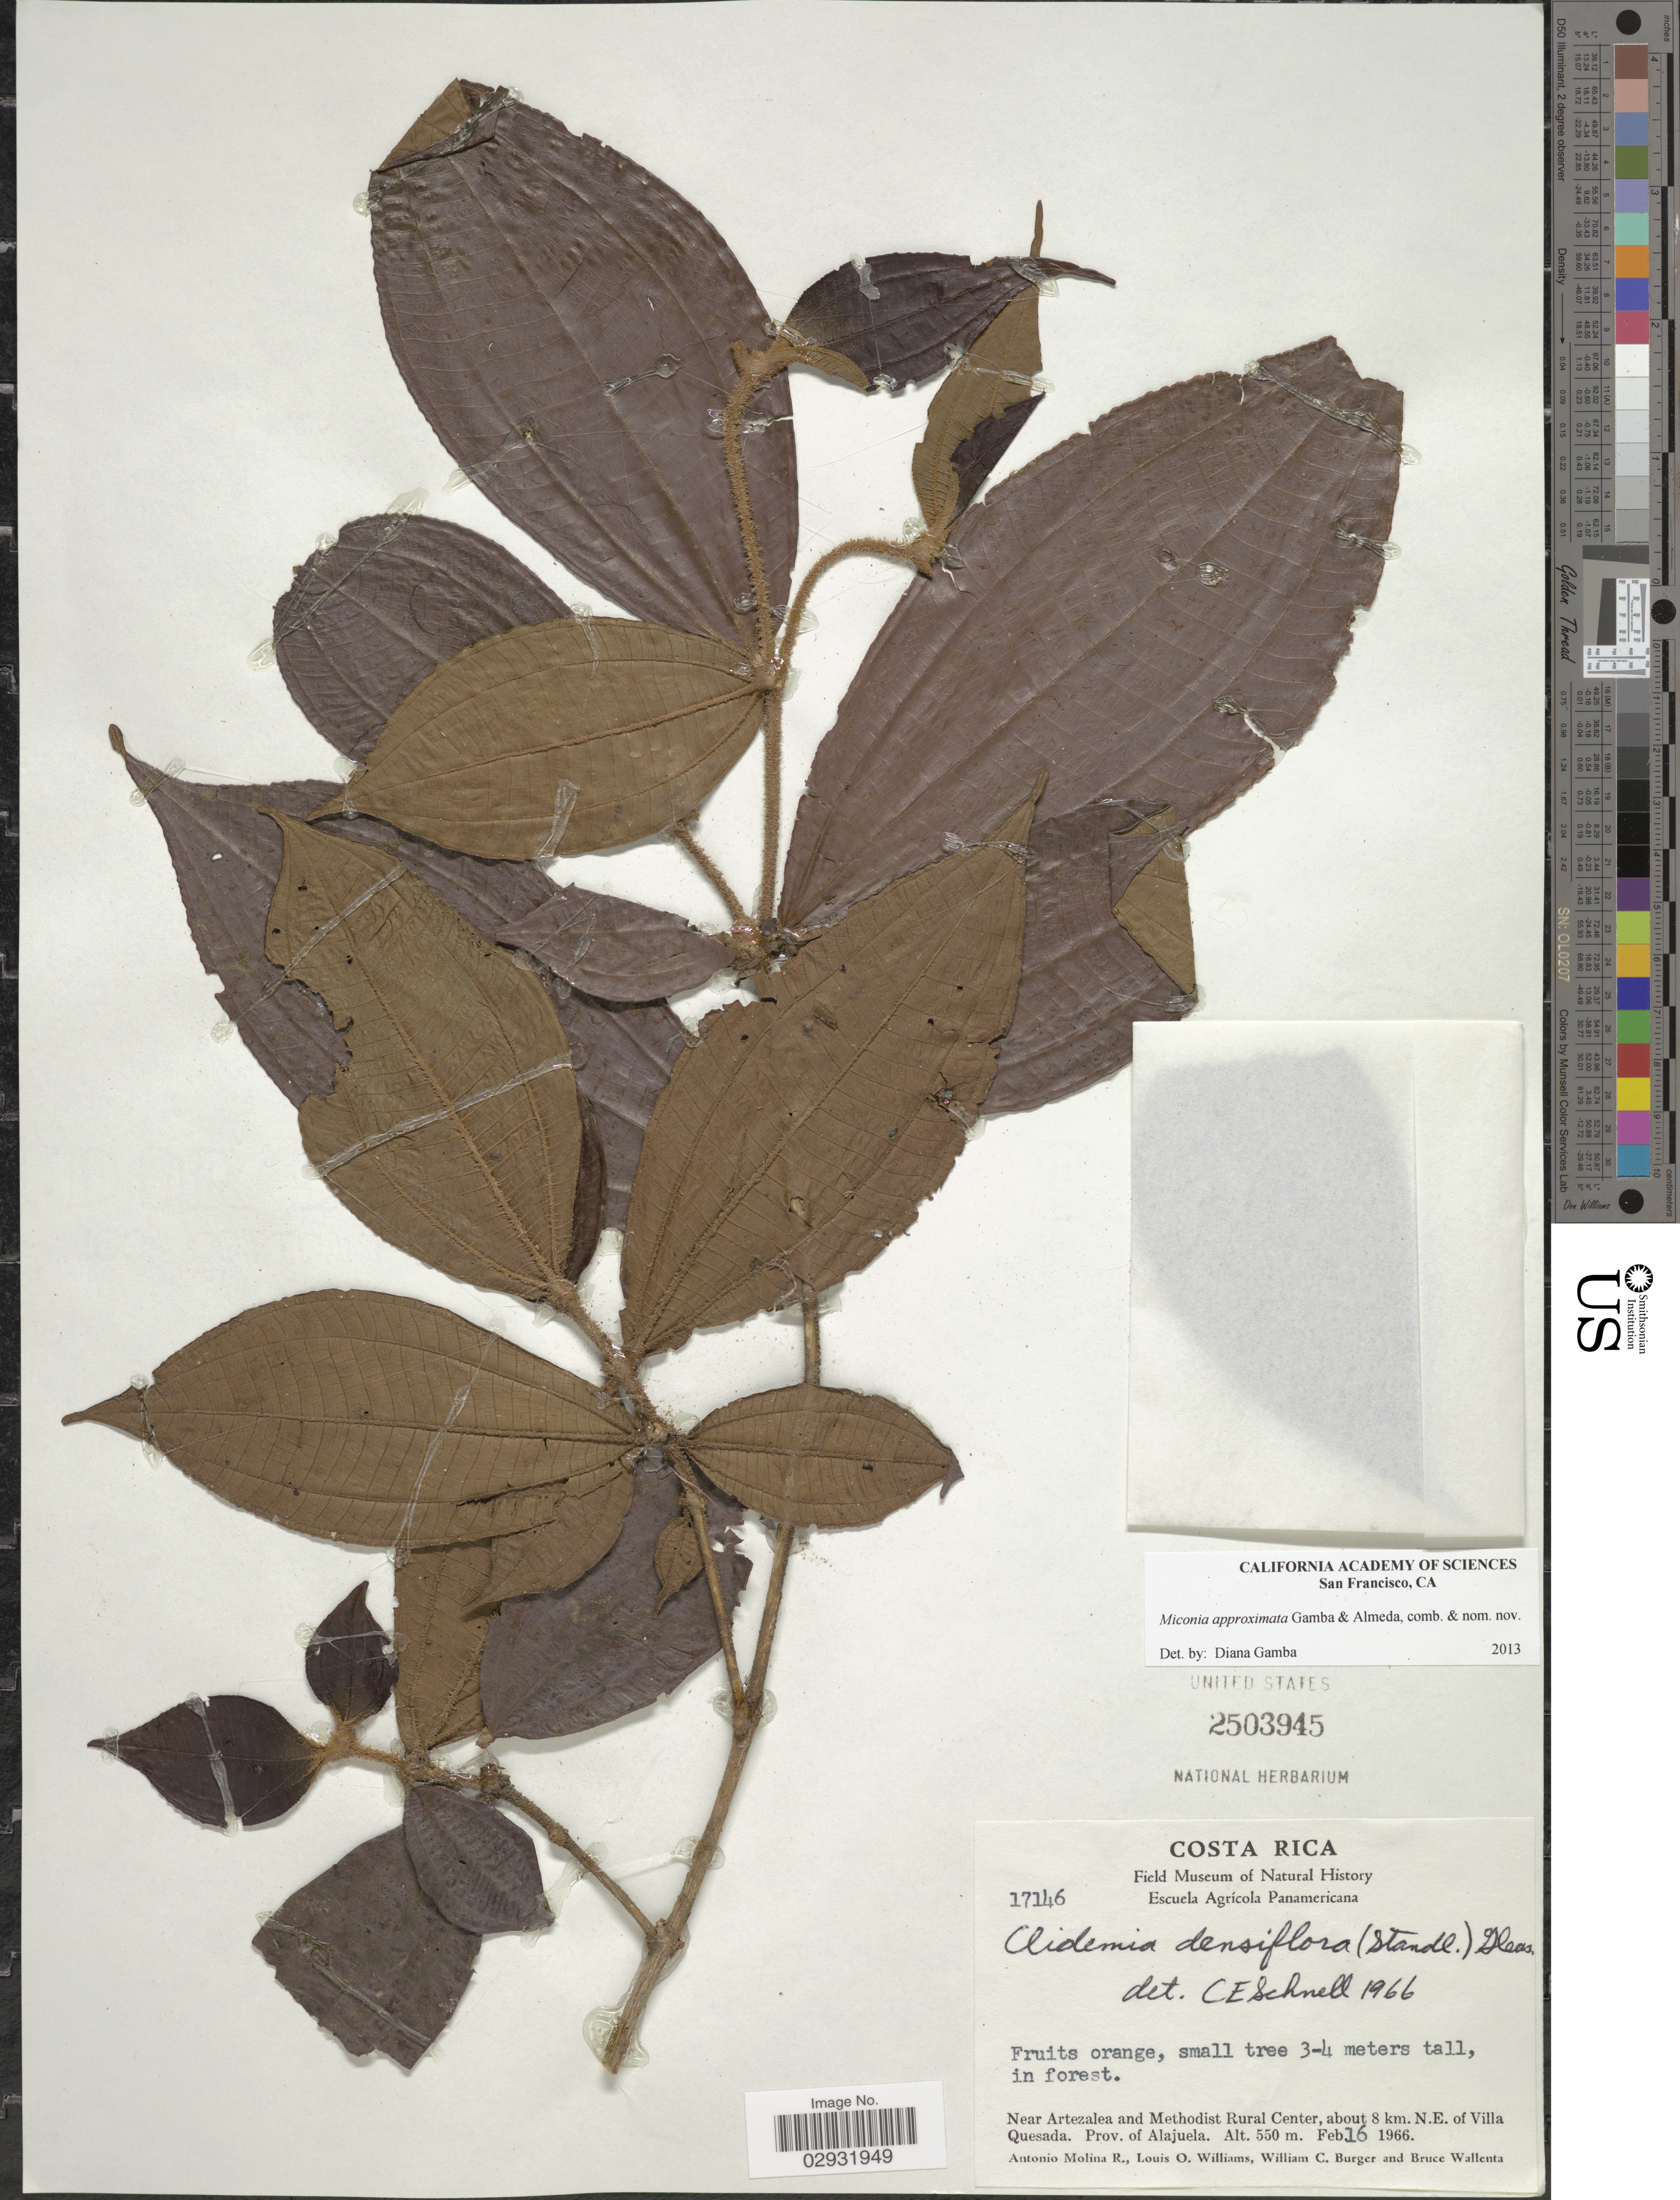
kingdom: Plantae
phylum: Tracheophyta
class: Magnoliopsida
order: Myrtales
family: Melastomataceae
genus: Miconia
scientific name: Miconia approximata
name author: Gamba & Almeda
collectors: A. Molina R., L. O. Williams, W. Burger & B. Wallenta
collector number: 17146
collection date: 1966-02-16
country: Costa Rica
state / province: Alajuela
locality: Near Artezalea and Methodist Rural Center, about 8 km. N.E. of Villa Quesada.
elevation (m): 550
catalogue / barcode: US 2503945